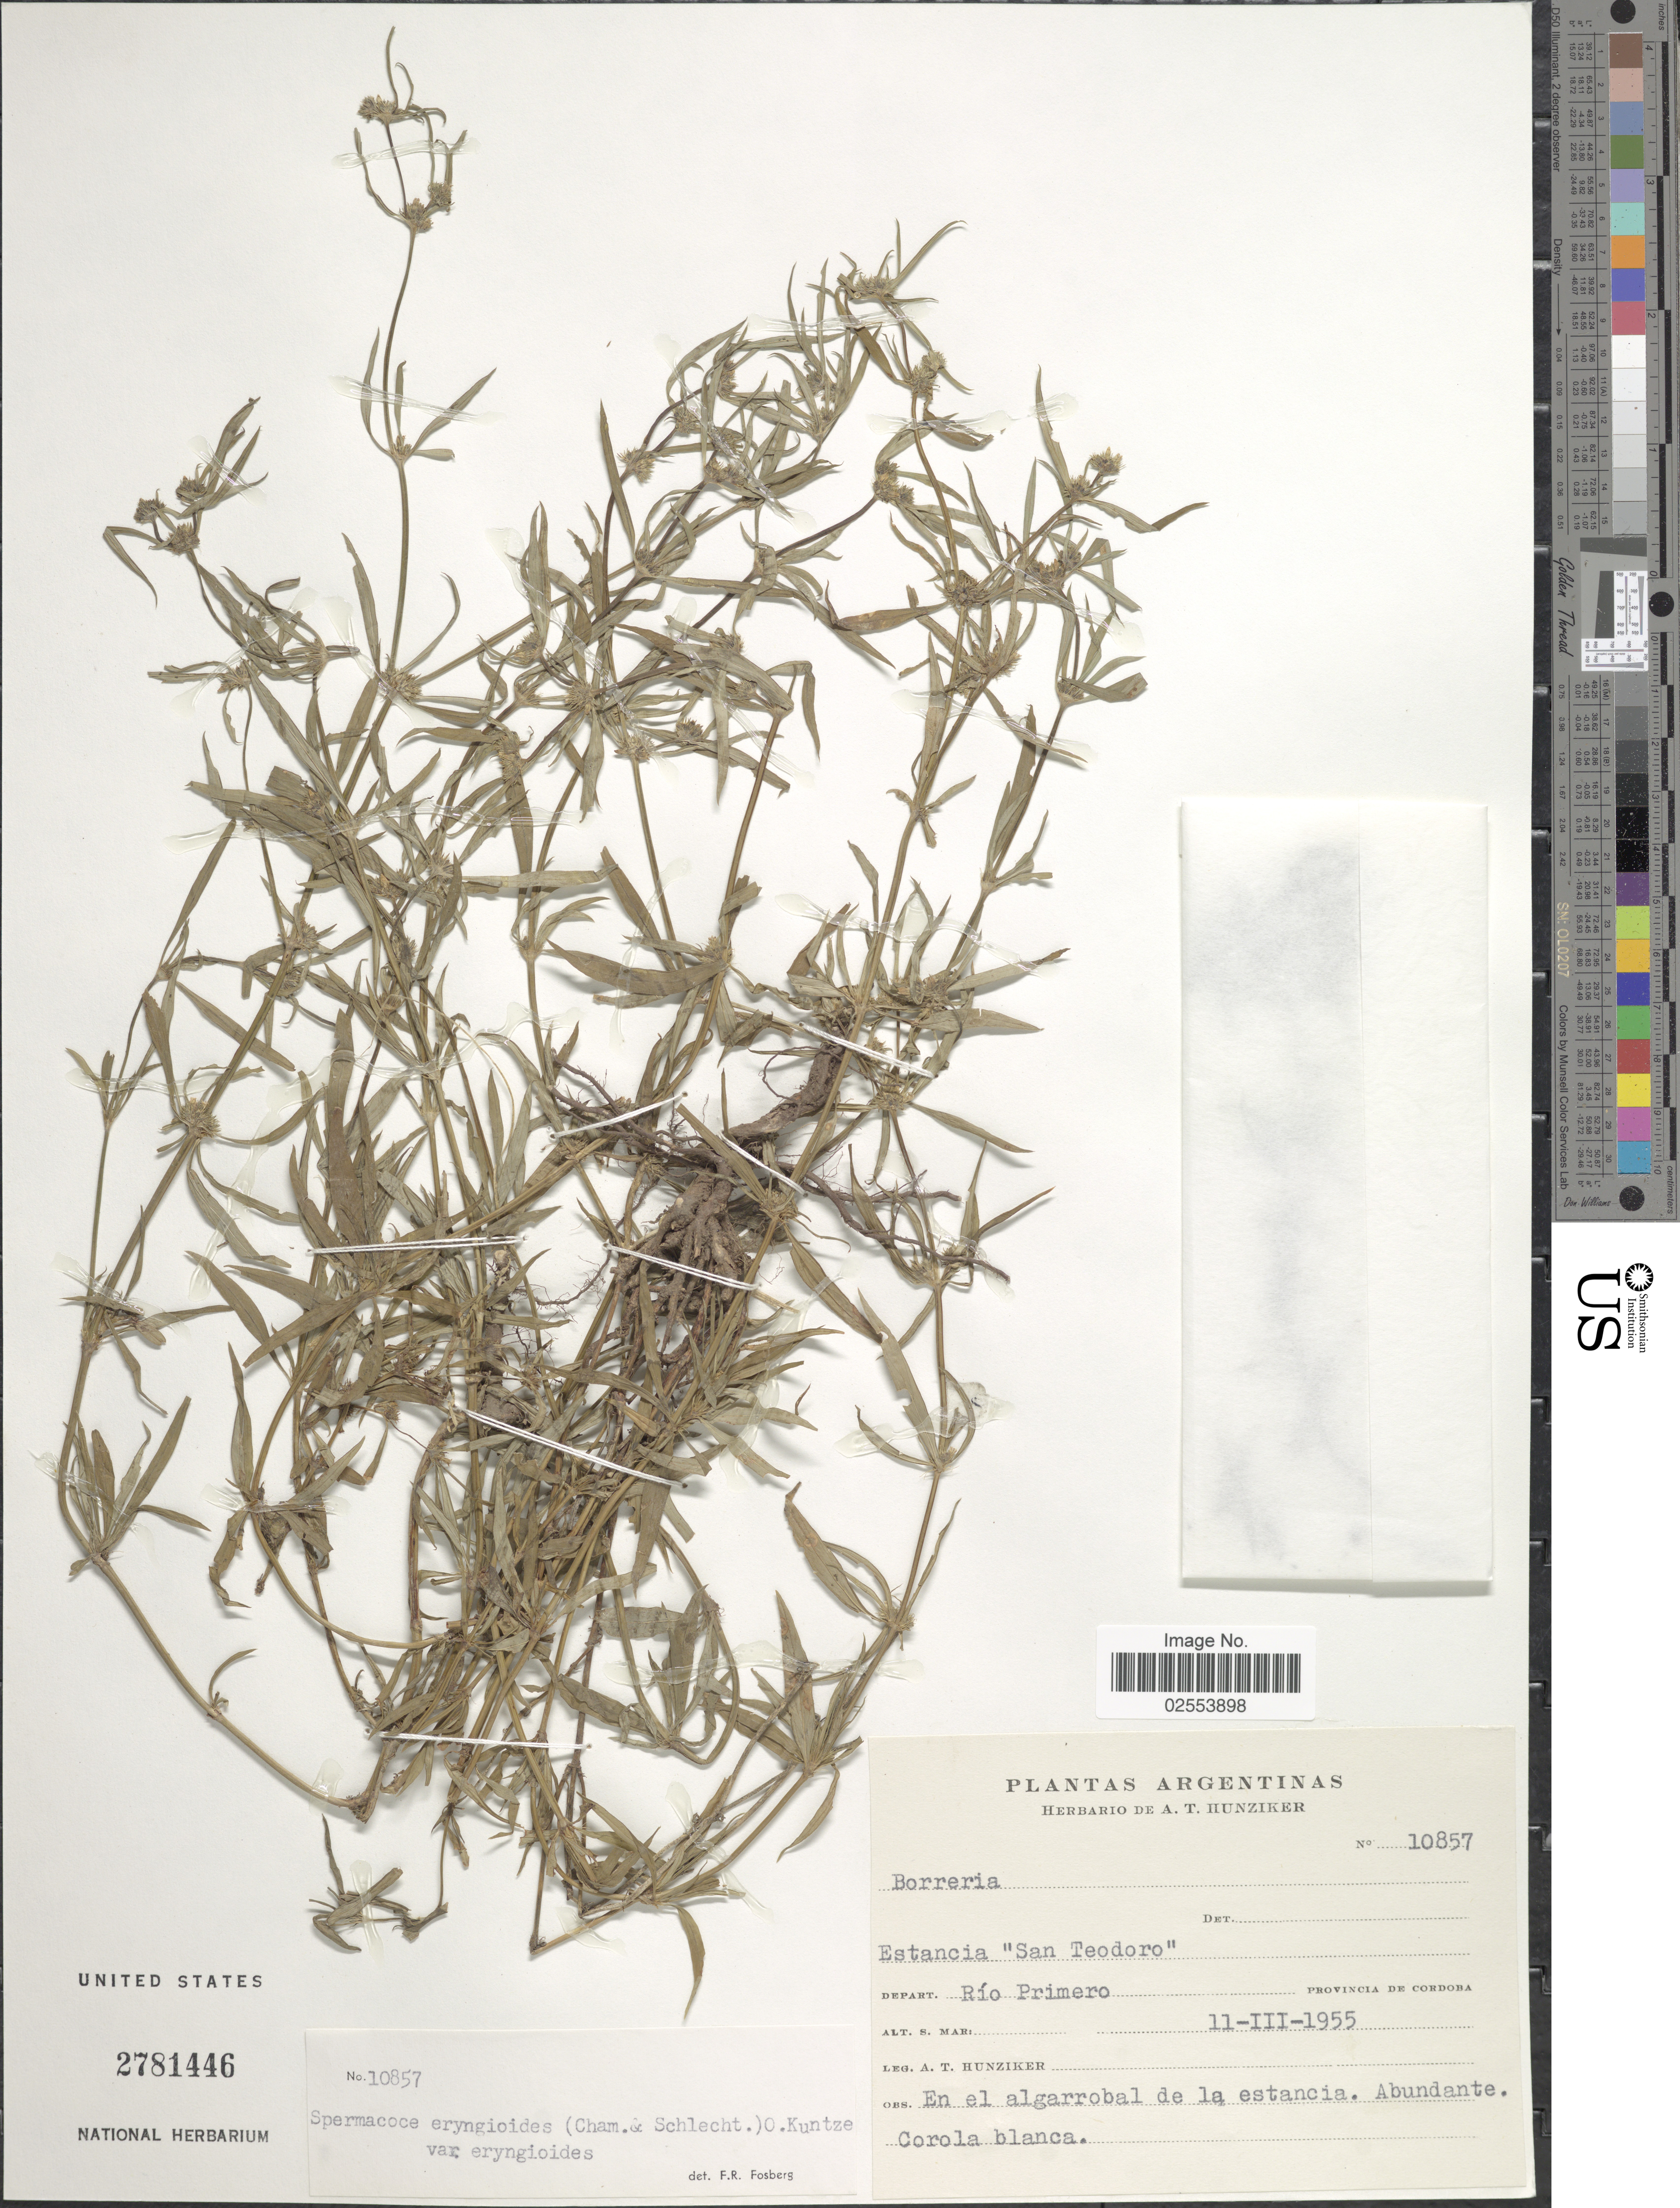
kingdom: Plantae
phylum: Tracheophyta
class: Magnoliopsida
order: Gentianales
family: Rubiaceae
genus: Spermacoce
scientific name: Spermacoce eryngioides var. eryngioides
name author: (Cham. & Schltdl.) Kuntze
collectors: A. T. Hunziker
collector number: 10857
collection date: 1955-03-11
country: Argentina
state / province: Cordoba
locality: Estancia "San Teodoro", Depart. Rio Primero, en el algarrobal de la estancia.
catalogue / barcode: US 2781446